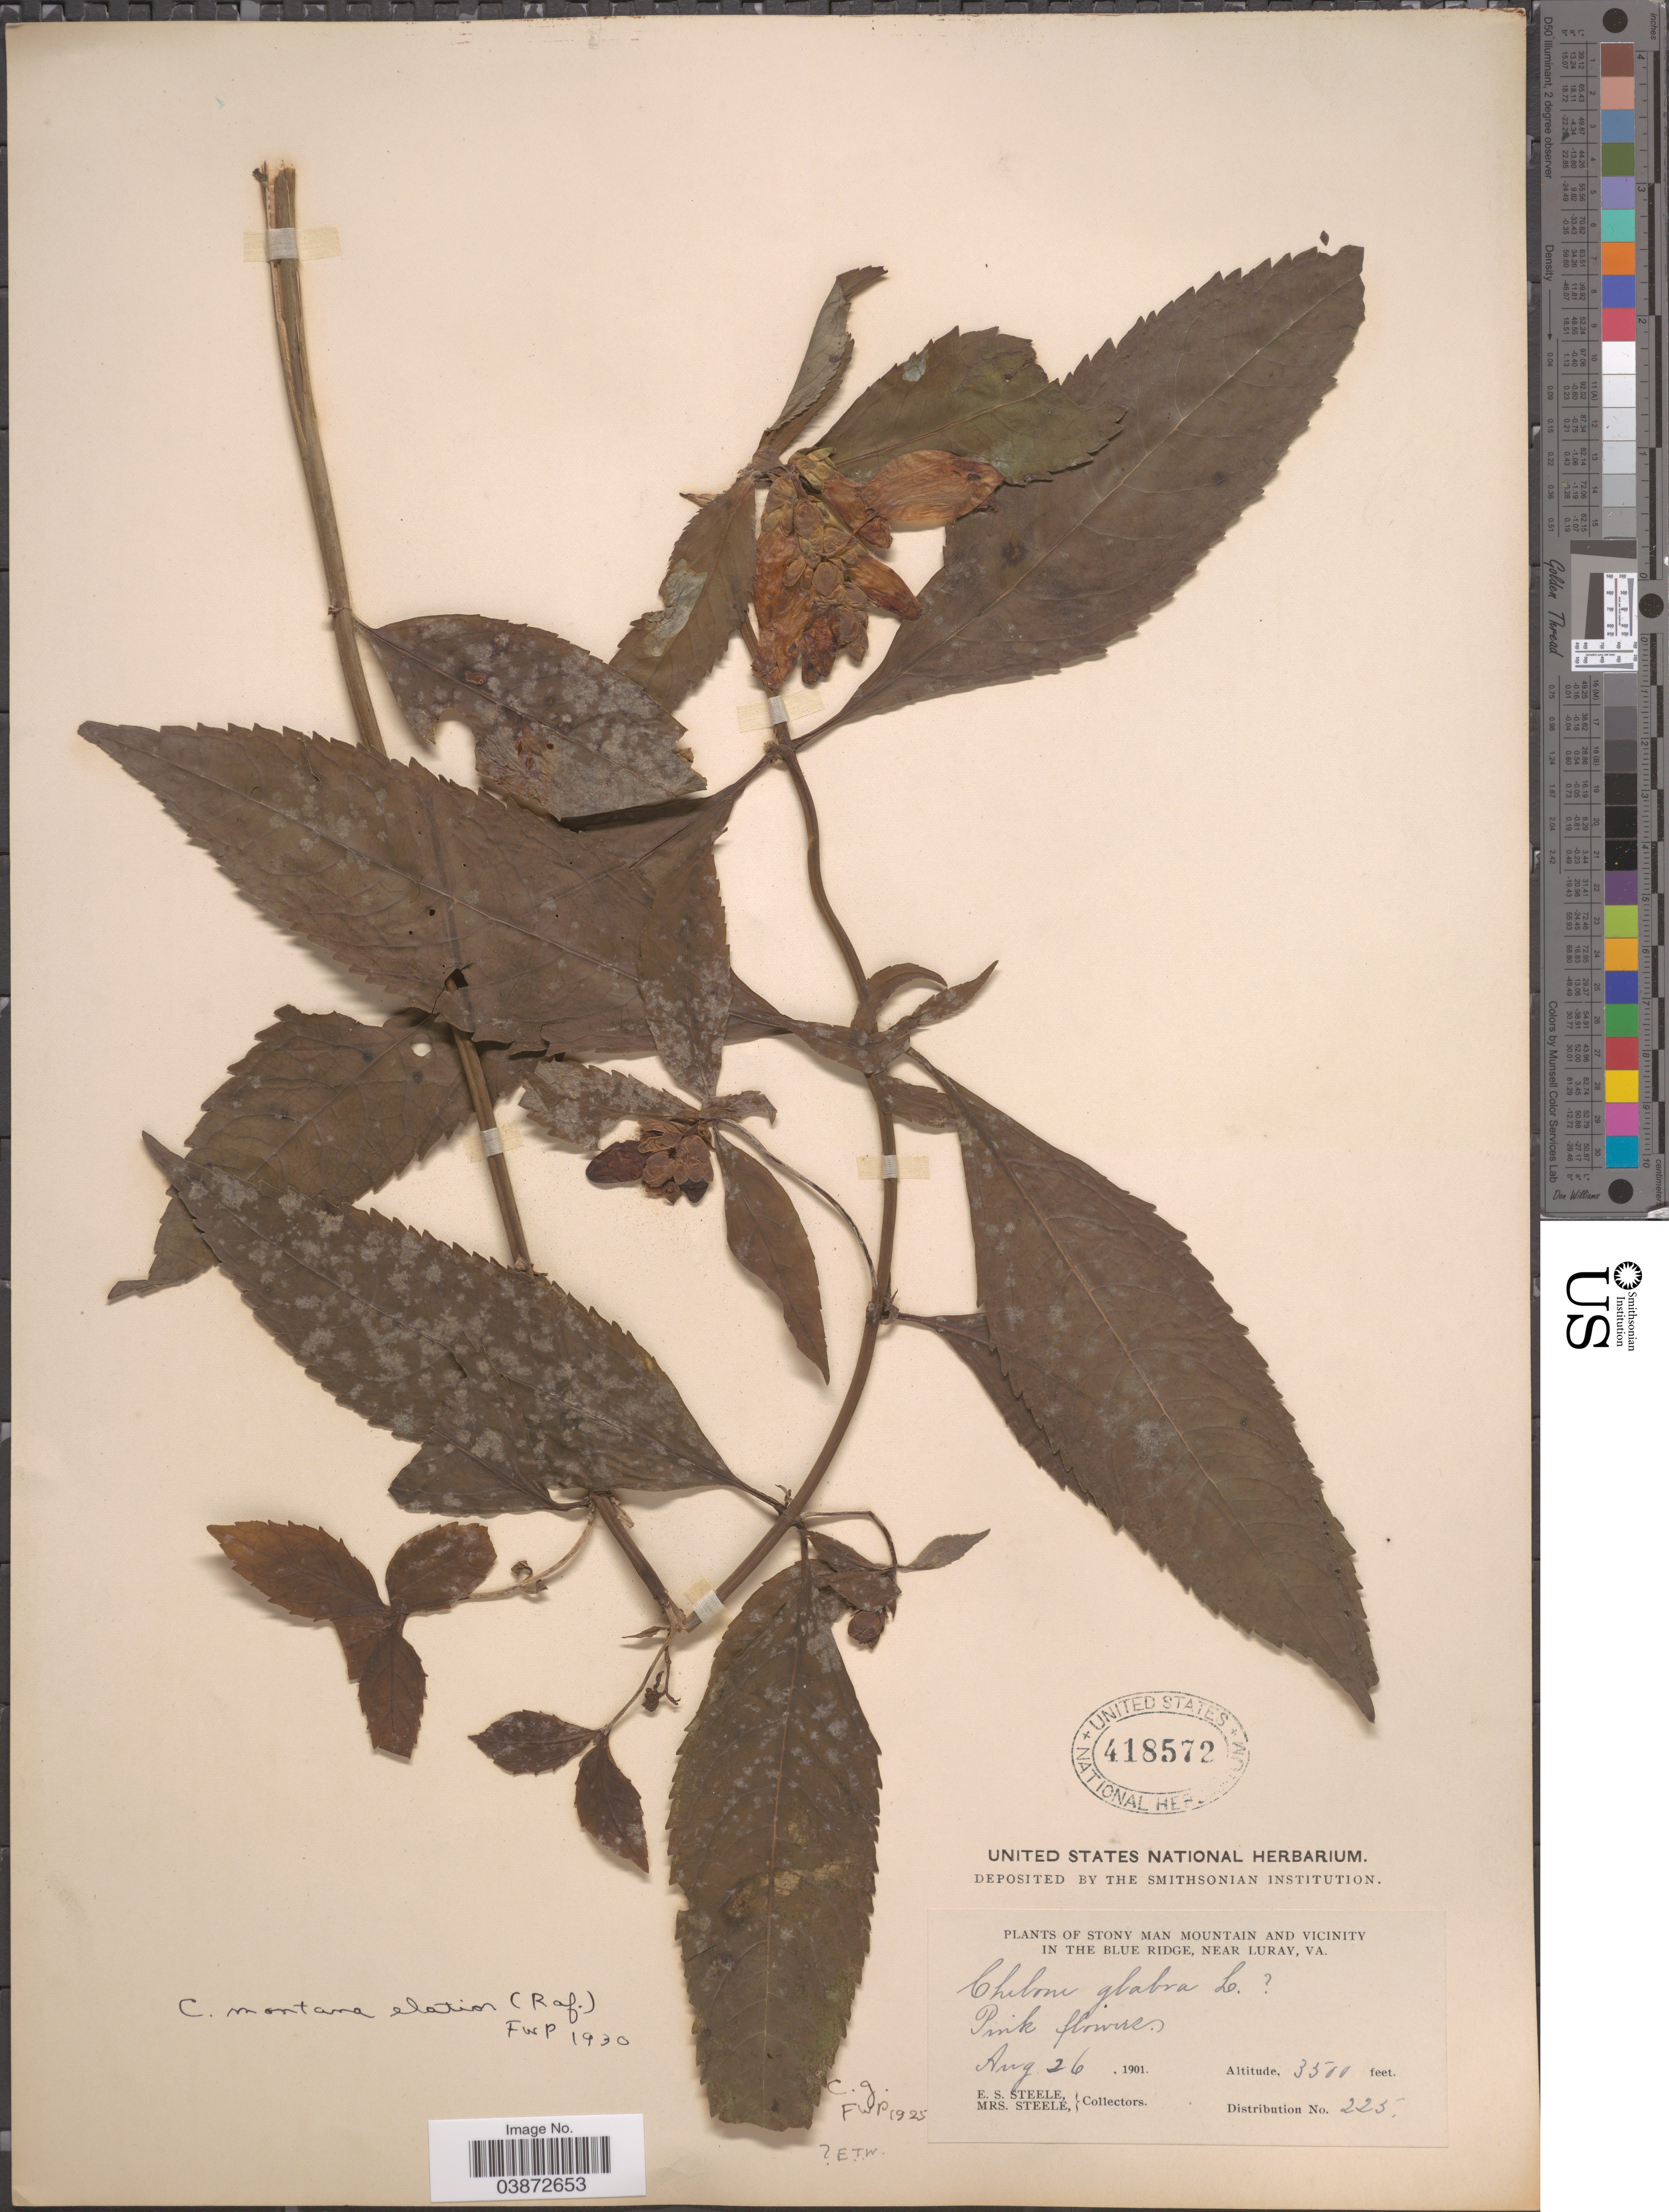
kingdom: Plantae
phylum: Tracheophyta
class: Magnoliopsida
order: Lamiales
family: Plantaginaceae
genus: Chelone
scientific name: Chelone montana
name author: (Raf.) Pennell & Wherry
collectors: E. Steele & Mrs. E. S. Steele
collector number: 225?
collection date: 1901-08-26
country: United States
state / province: Virginia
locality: Stony Man Mountain and vicinity in the Blue Ridge, near Luray.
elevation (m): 1067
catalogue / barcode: US 418572